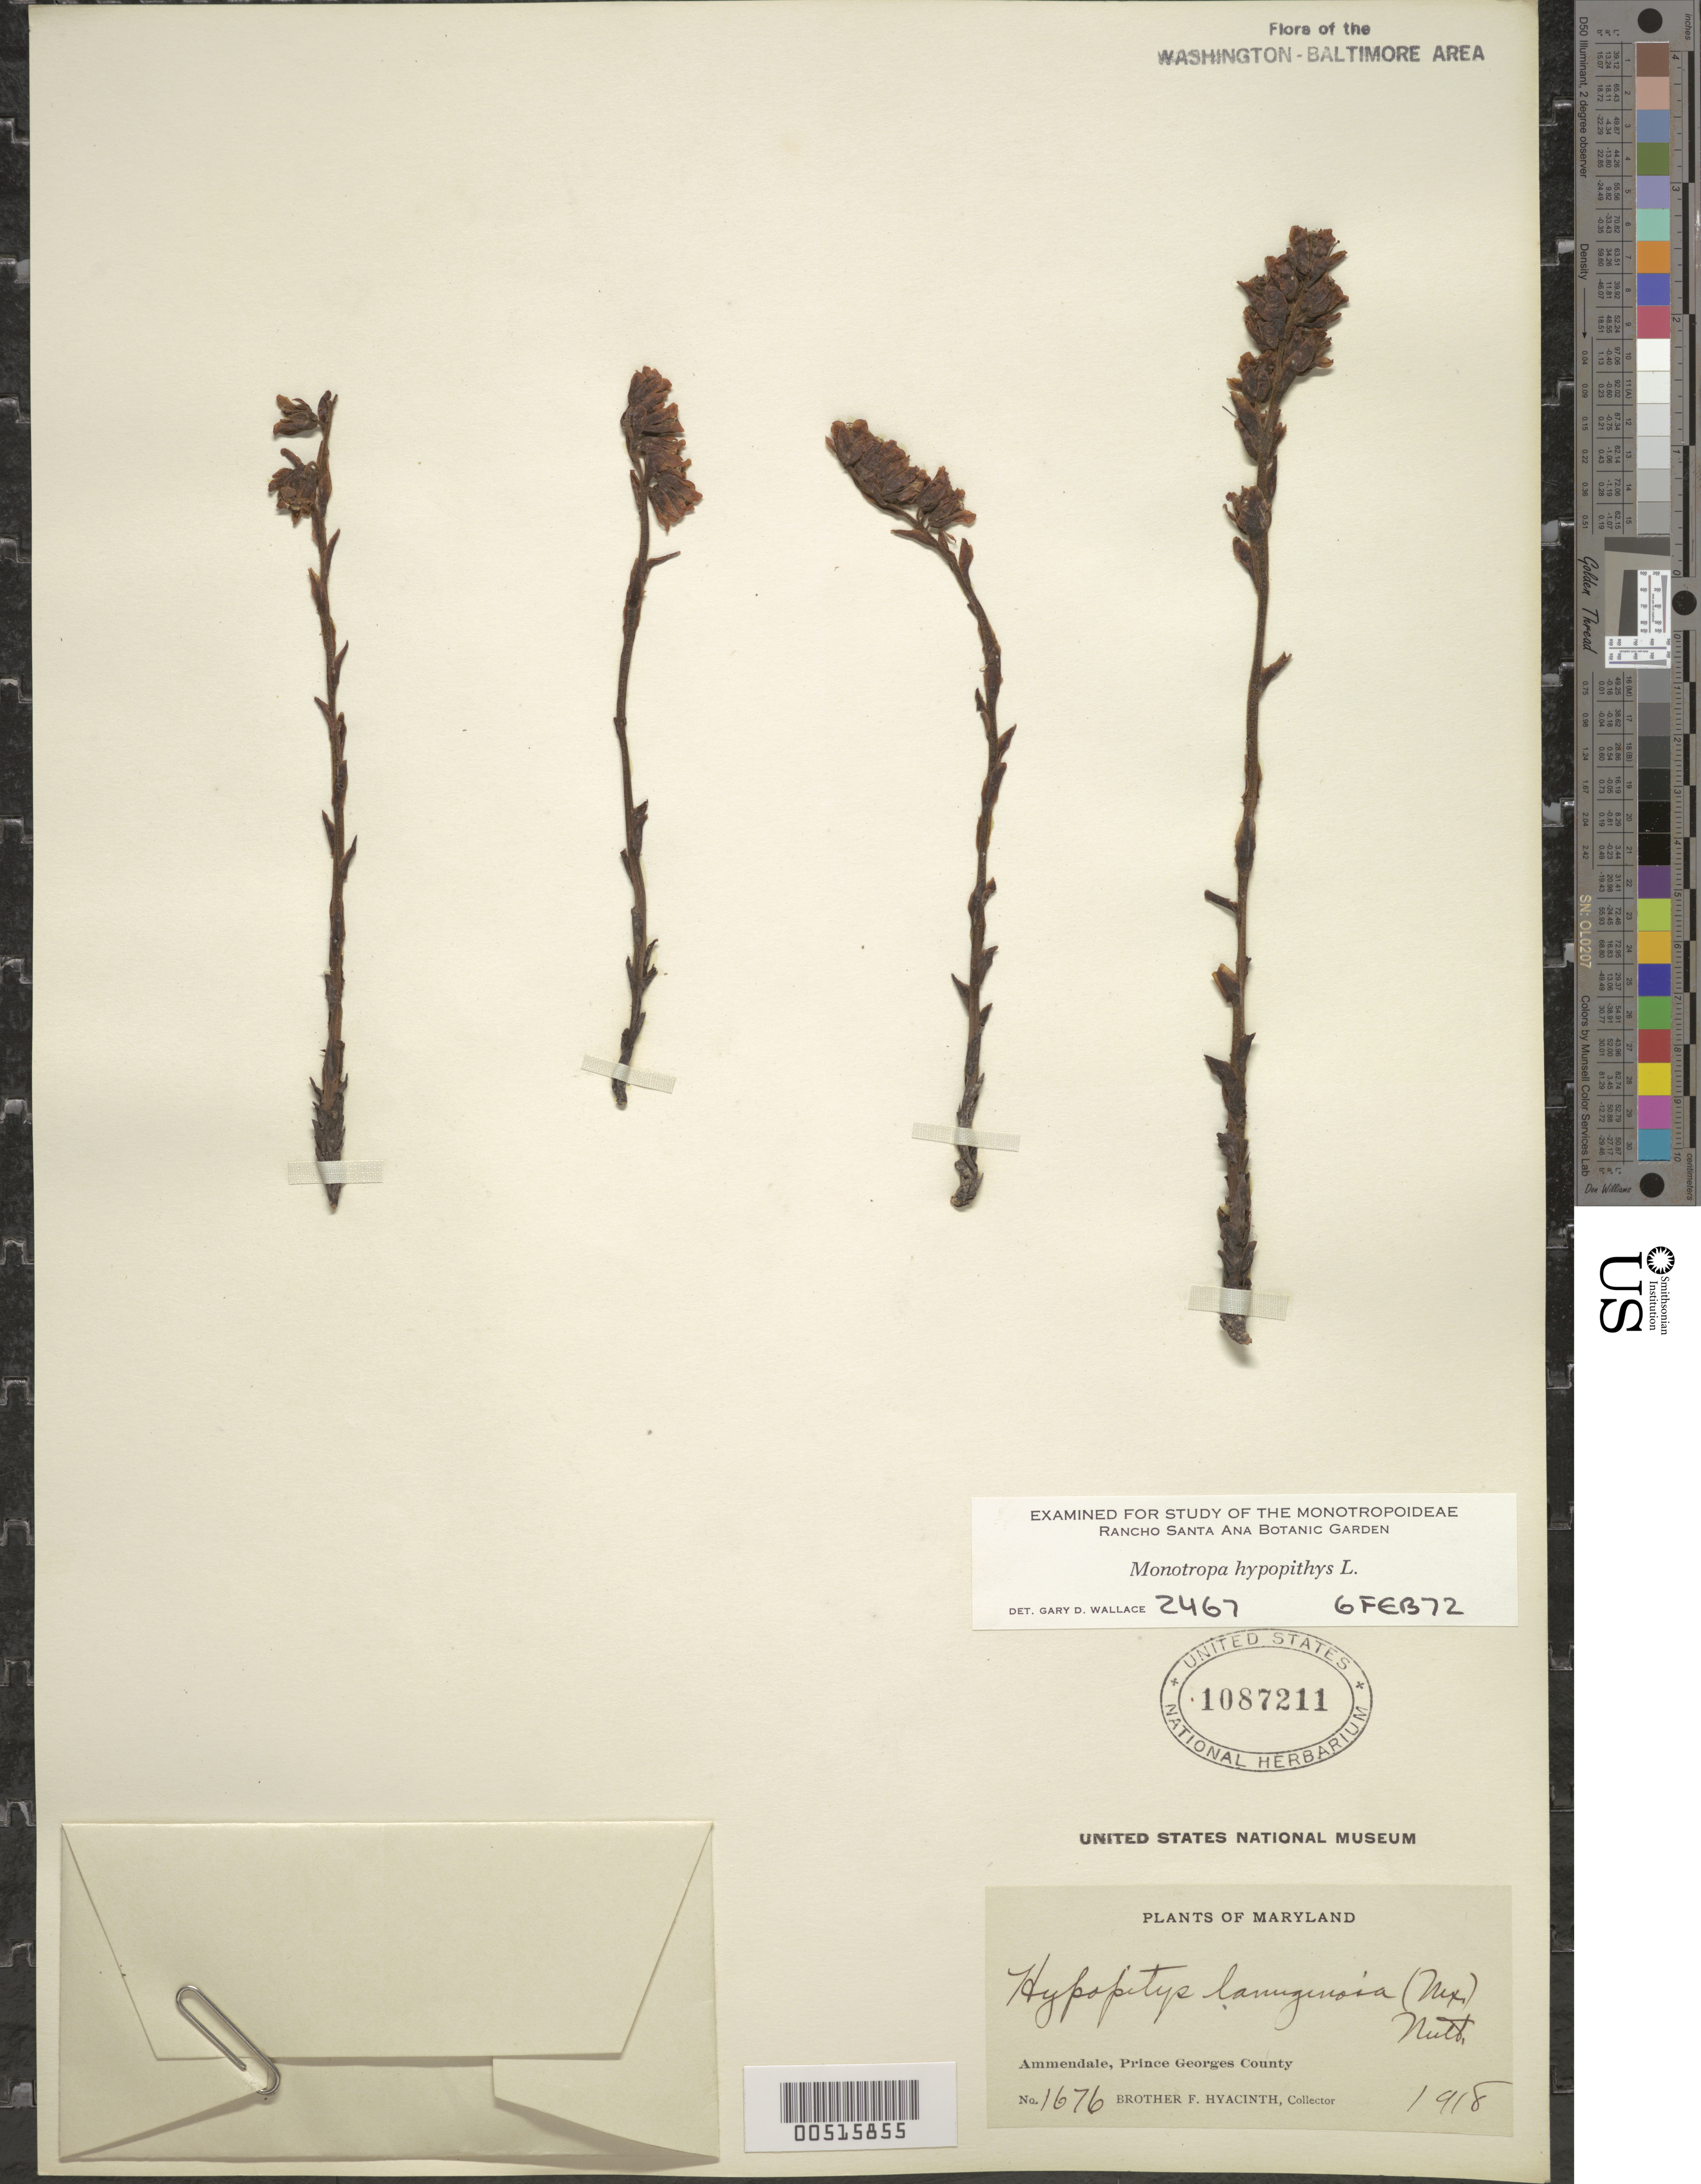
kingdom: Plantae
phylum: Tracheophyta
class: Magnoliopsida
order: Ericales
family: Ericaceae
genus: Hypopitys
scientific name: Hypopitys monotropa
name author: Crantz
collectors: F. Hyacinth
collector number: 1676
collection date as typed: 1918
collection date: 1918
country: United States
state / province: Maryland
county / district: Prince George's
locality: Ammendale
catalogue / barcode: US 1087211